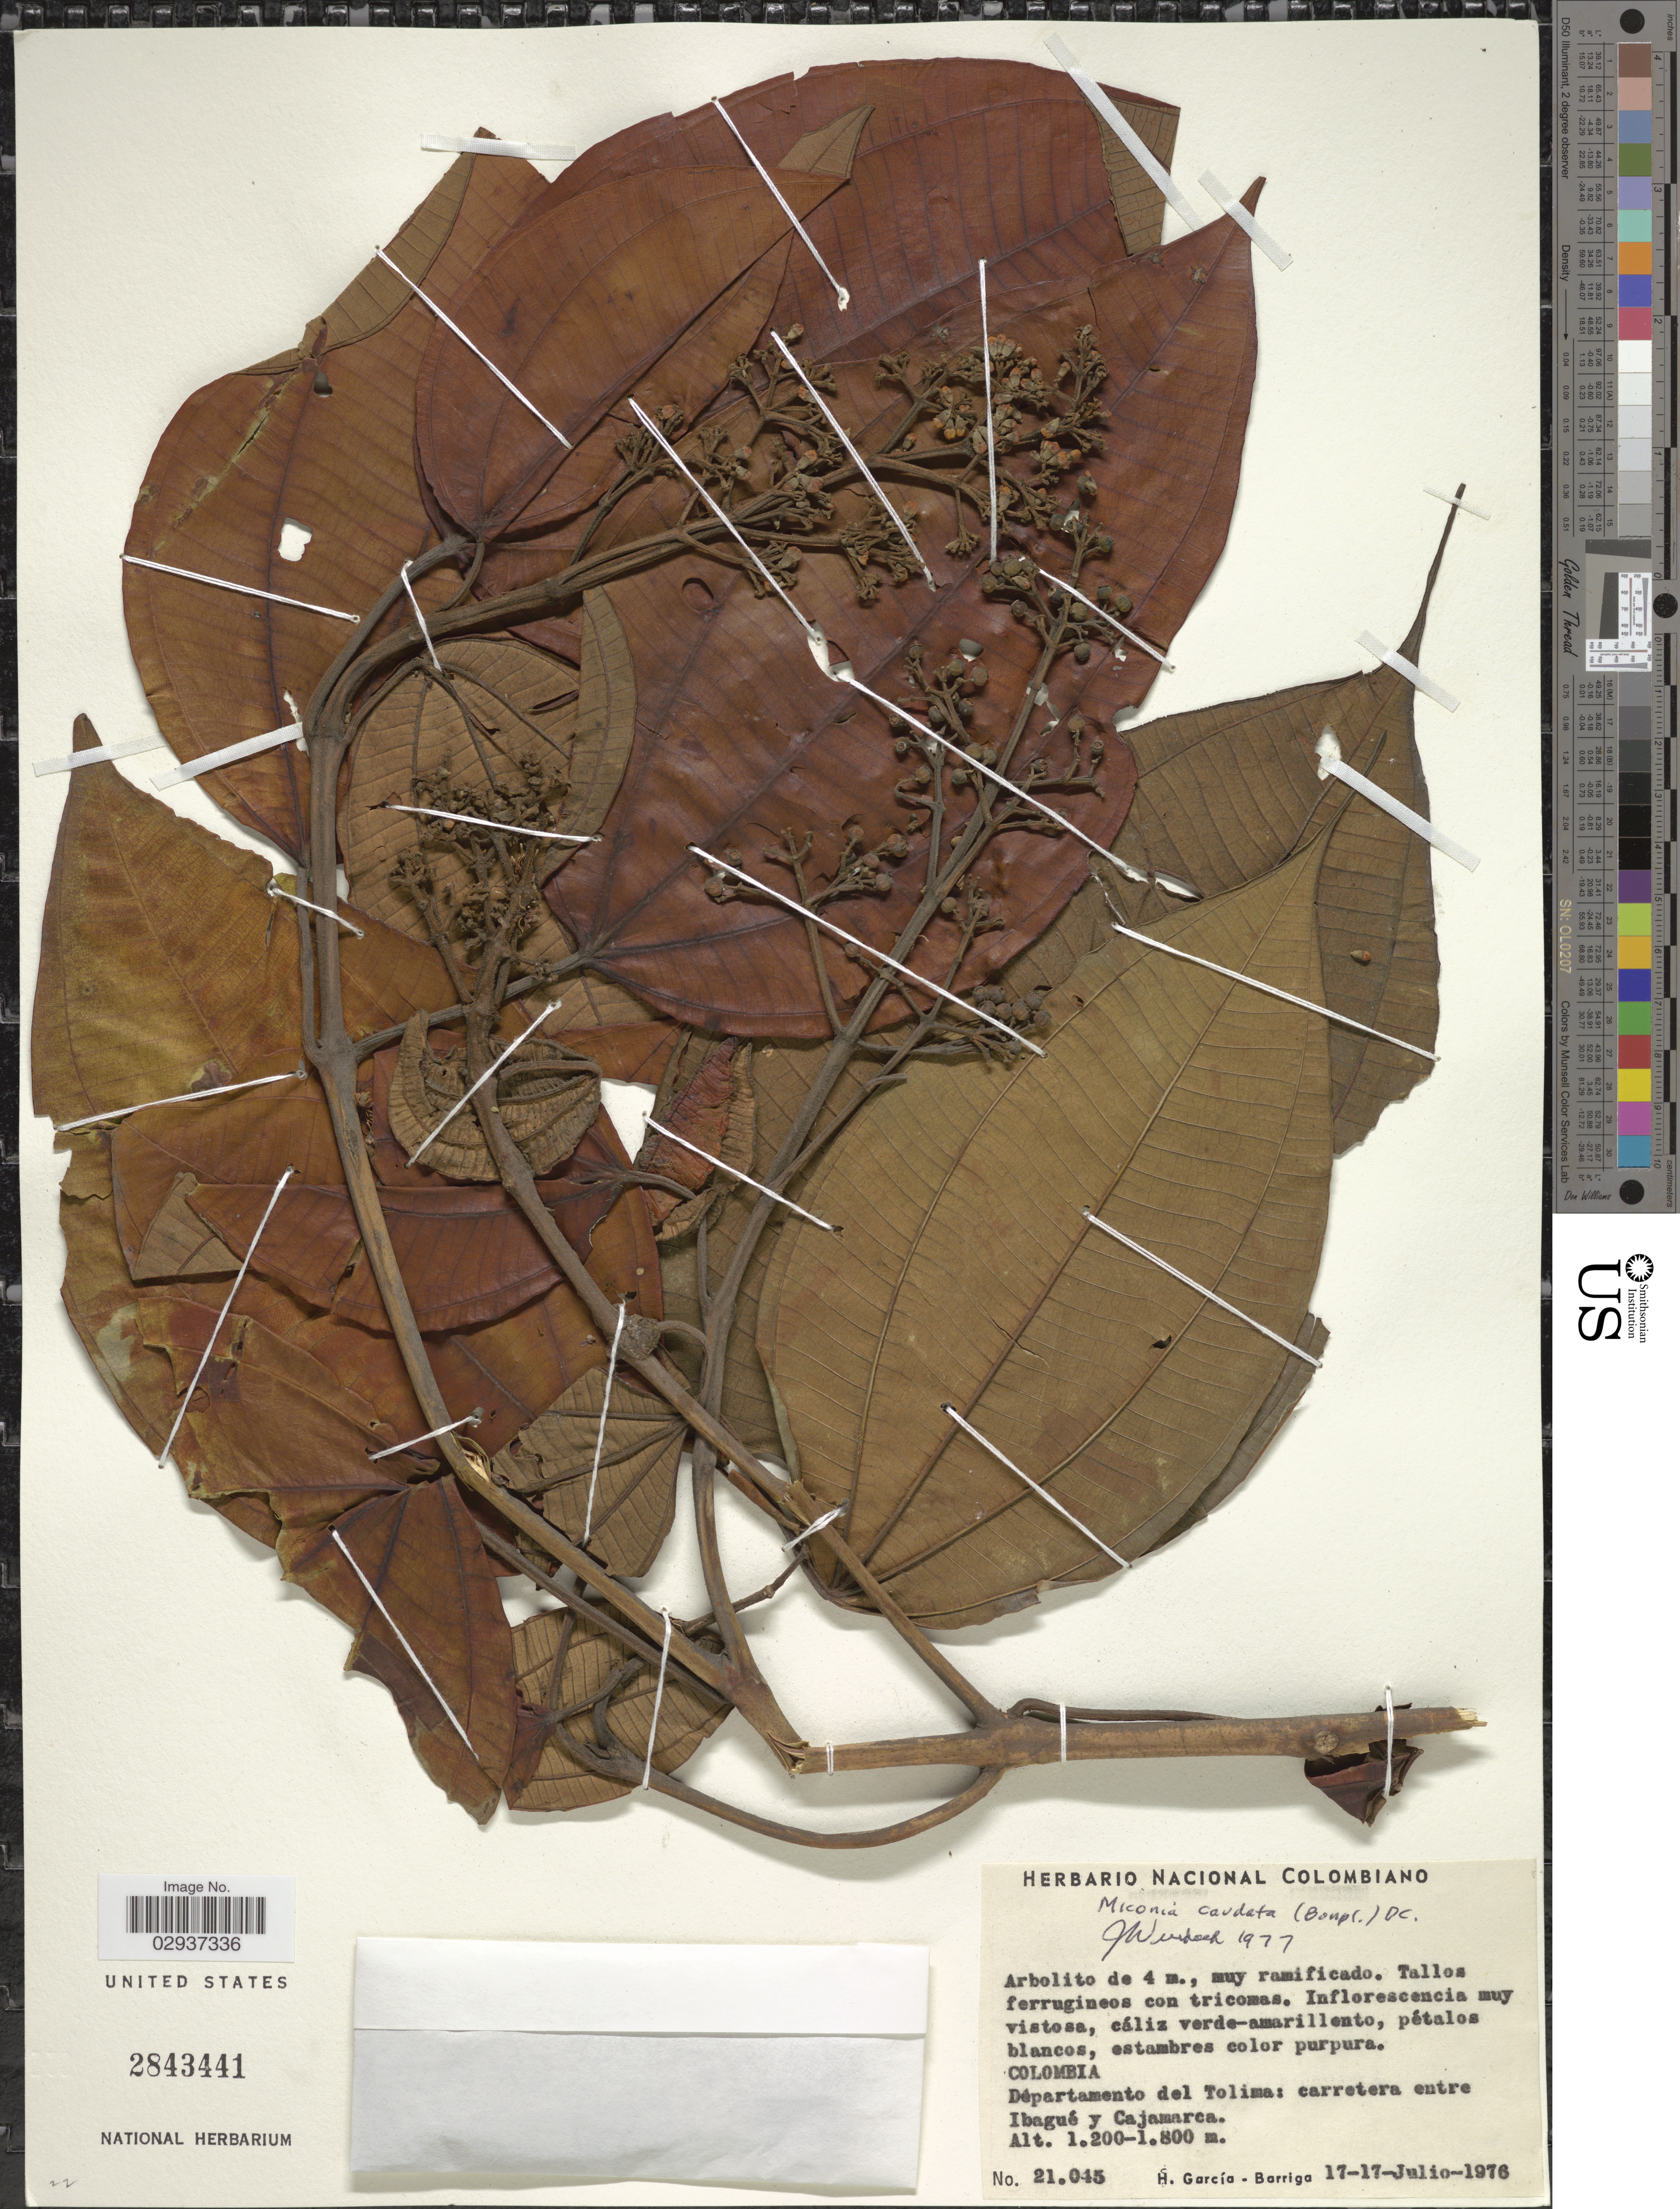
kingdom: Plantae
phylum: Tracheophyta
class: Magnoliopsida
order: Myrtales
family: Melastomataceae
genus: Miconia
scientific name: Miconia caudata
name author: (Bonpl.) DC.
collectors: H. García Barriga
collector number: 21045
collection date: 1976-07-17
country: Colombia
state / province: Tolima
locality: Departamento del Rolima: carretera entre Ibagué y Cajamarca.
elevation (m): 1200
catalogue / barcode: US 2843441